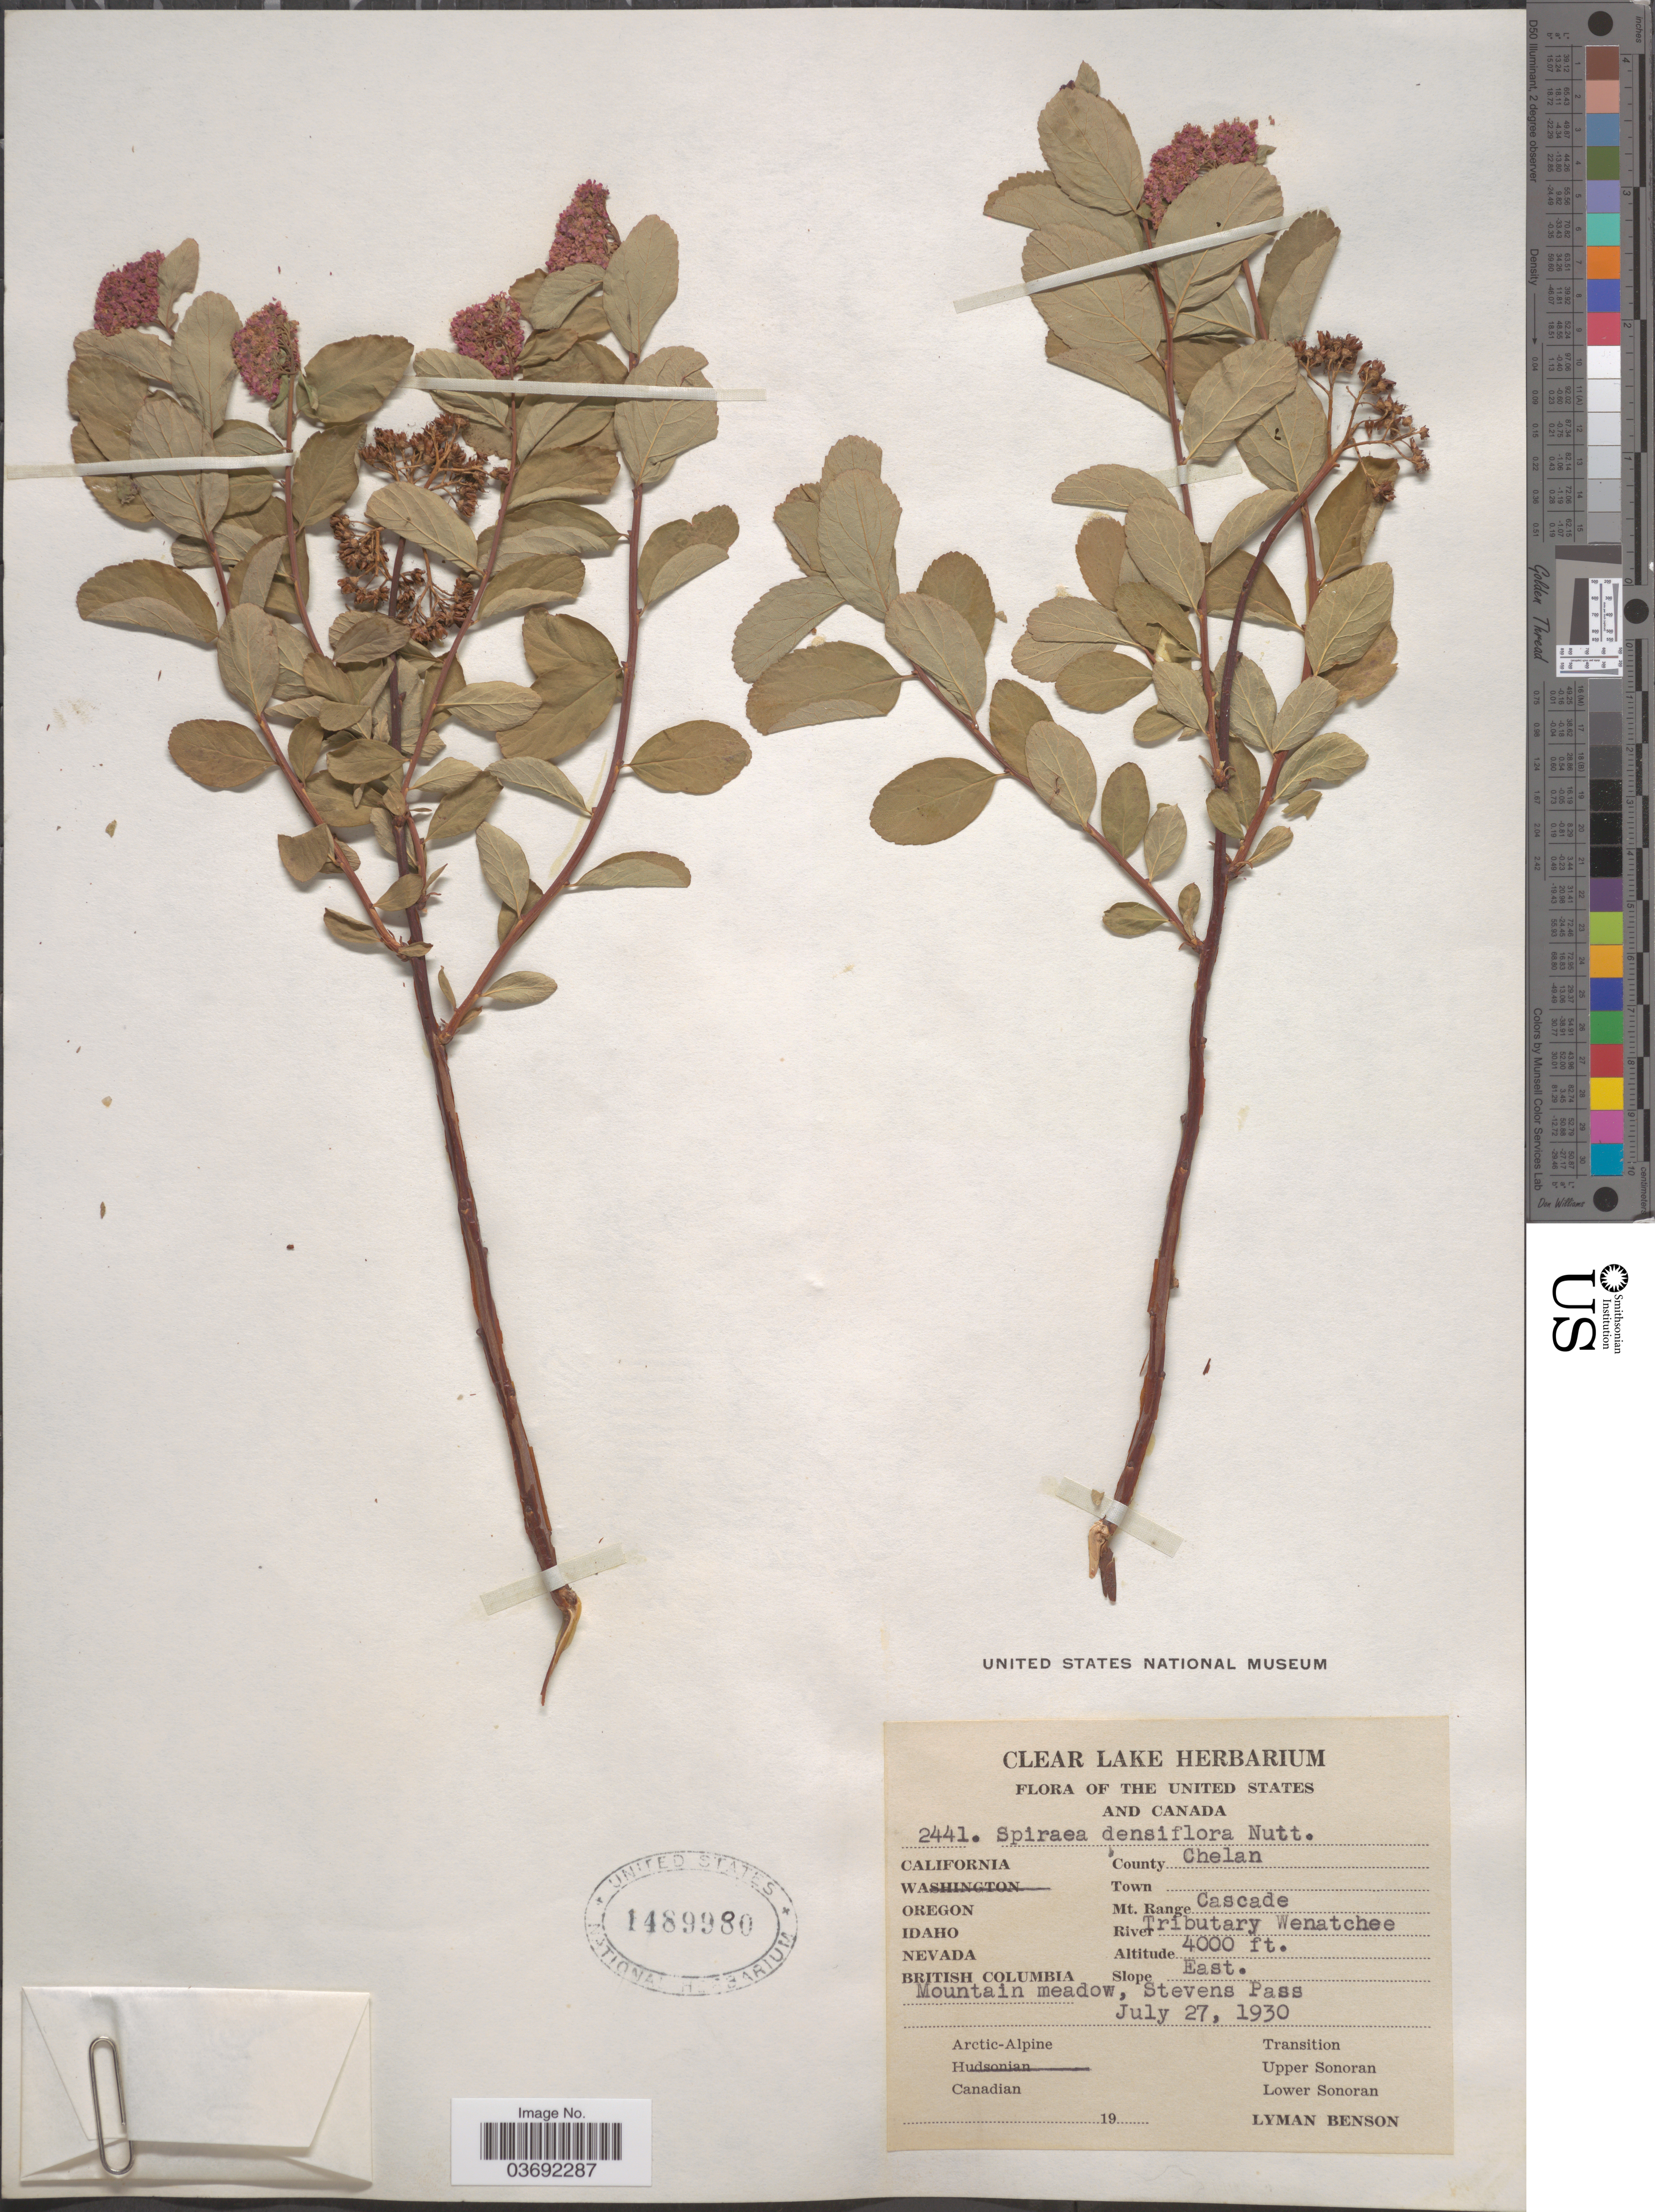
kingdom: Plantae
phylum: Tracheophyta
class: Magnoliopsida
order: Rosales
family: Rosaceae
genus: Spiraea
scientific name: Spiraea densiflora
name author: Nutt. ex Greenm.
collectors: L. D. Benson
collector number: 2441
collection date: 1930-07-27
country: United States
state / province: Washington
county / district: Chelan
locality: County Chelan. Mt. Range Cascade. River Tributary Wenatchee. Slope East. Mountain meadow, Stevens Pass. Hudsonian.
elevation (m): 1219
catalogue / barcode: US 1489980